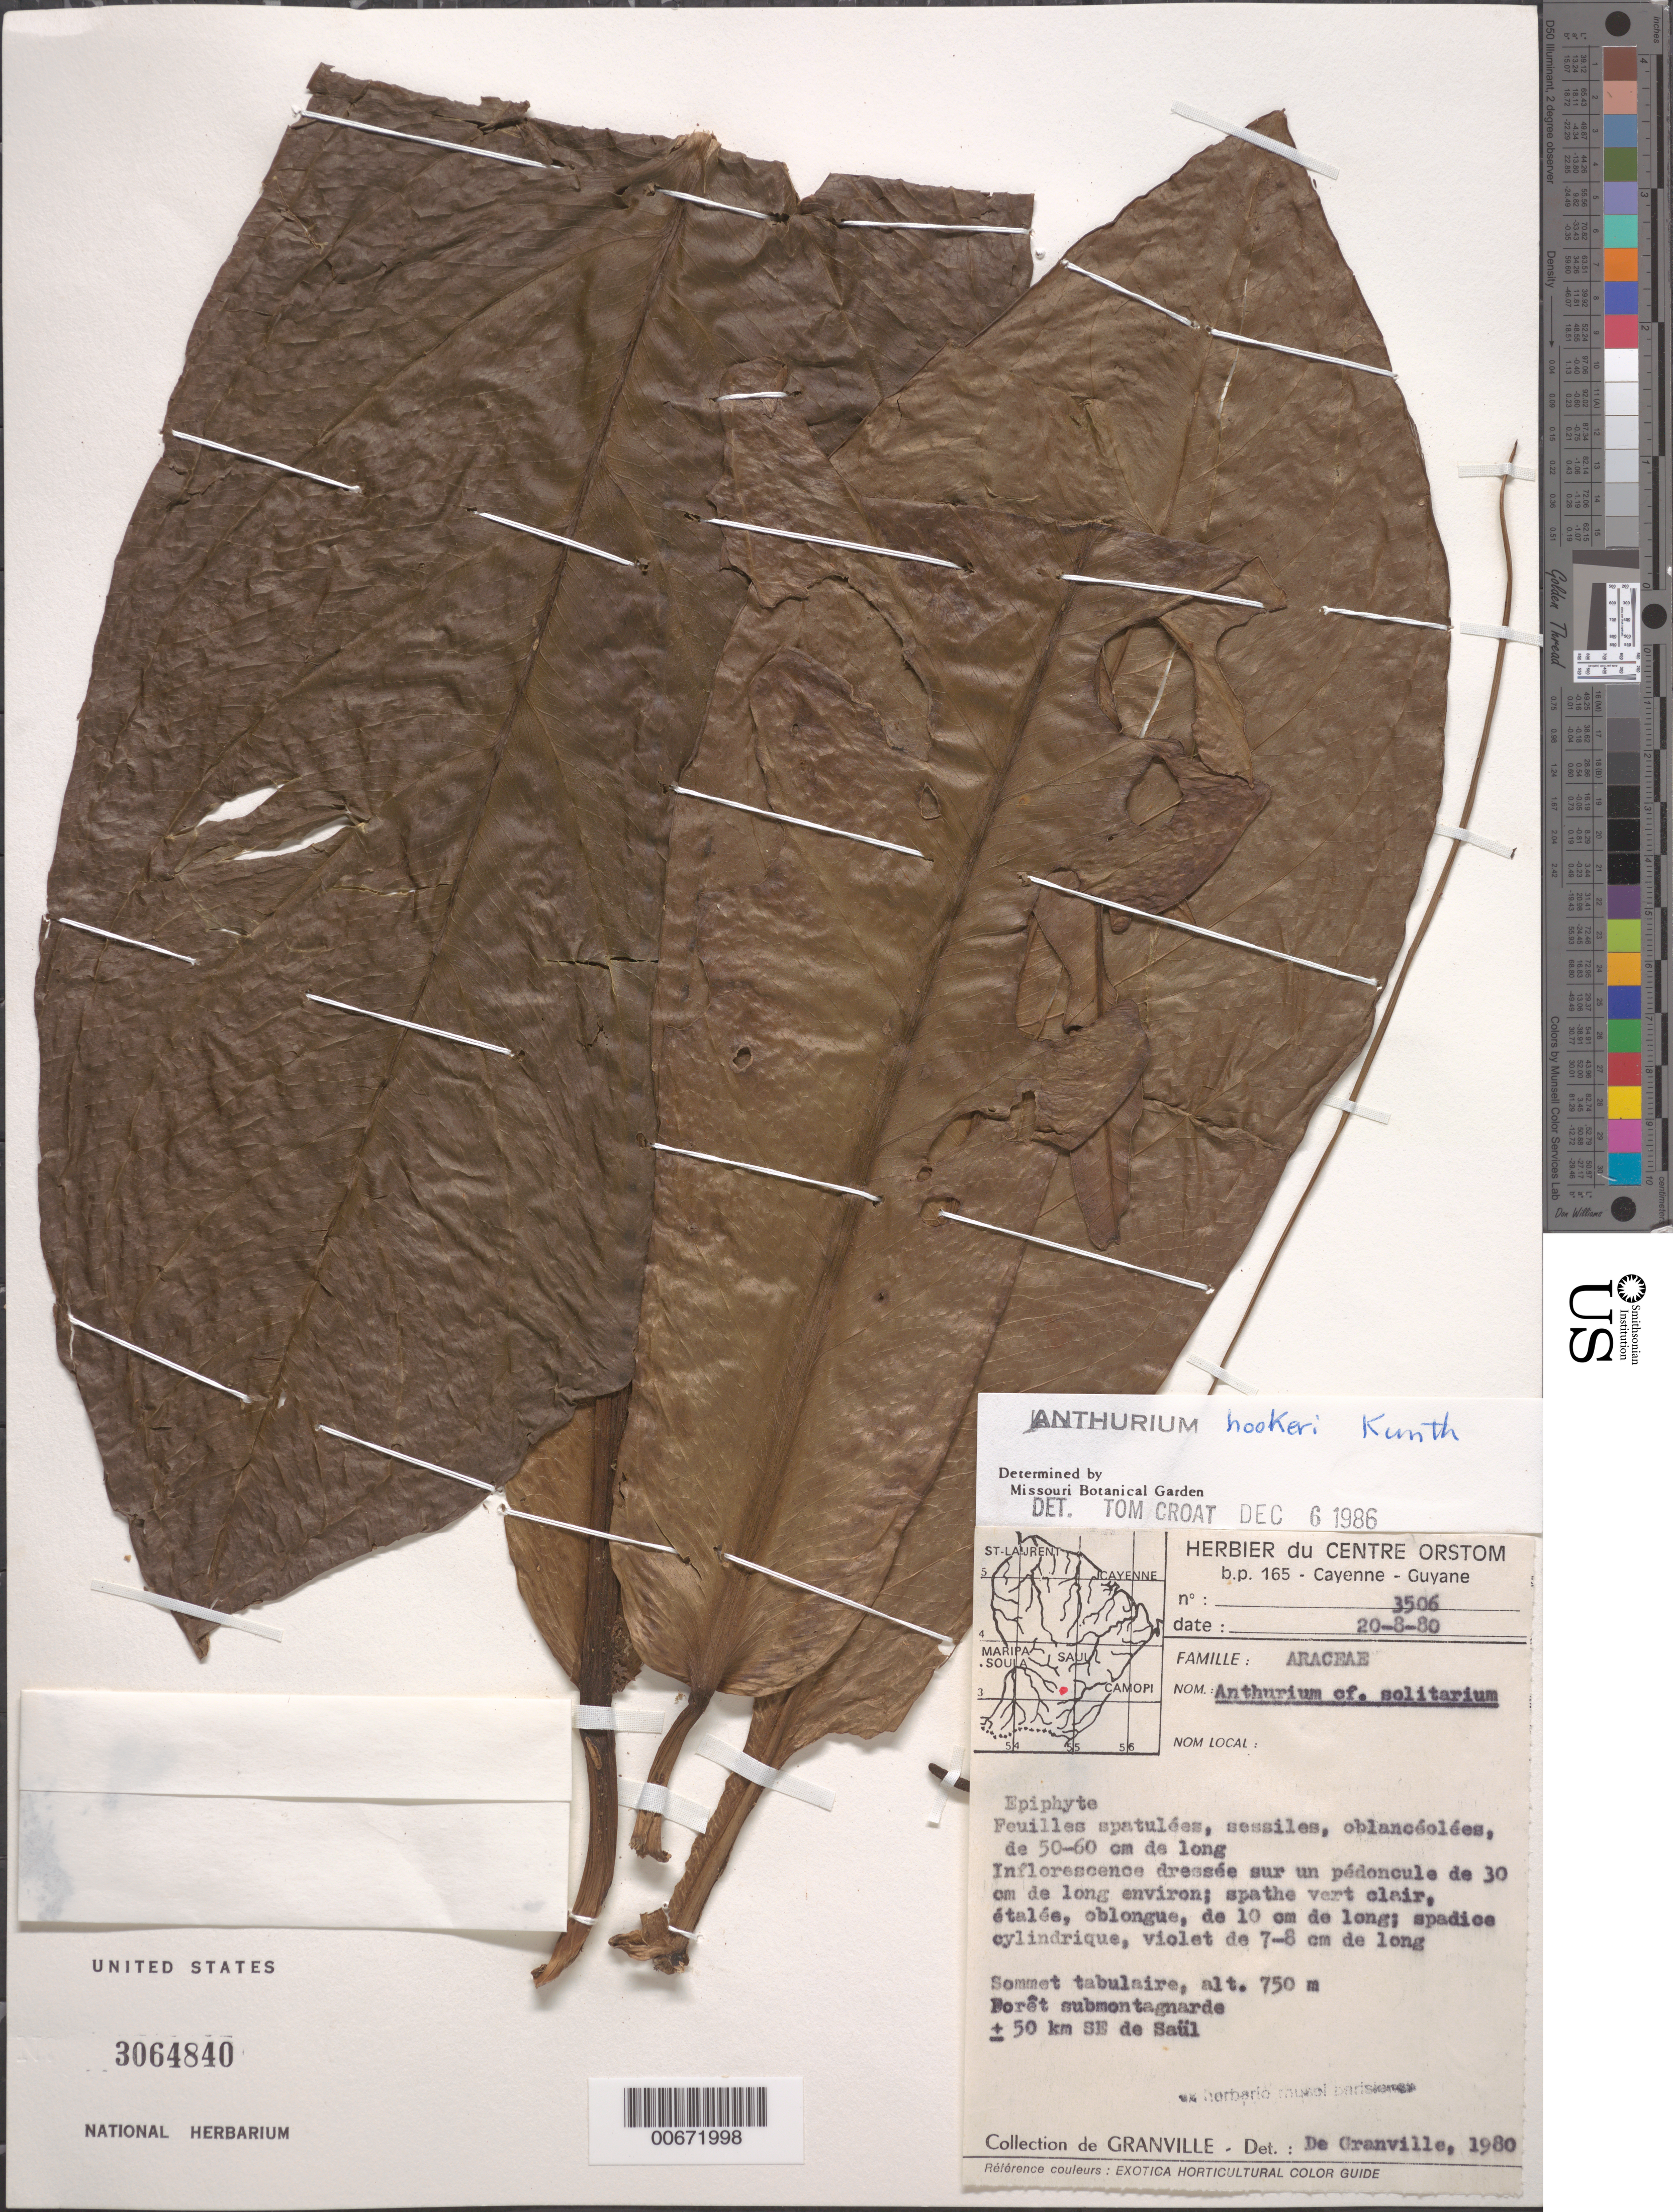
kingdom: Plantae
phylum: Tracheophyta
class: Liliopsida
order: Alismatales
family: Araceae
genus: Anthurium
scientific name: Anthurium hookeri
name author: Kunth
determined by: Croat, Thomas B., Missouri Botanical Garden (MO)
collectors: J.-J. de Granville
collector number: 3506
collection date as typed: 20-Aug-80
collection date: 1980-08-20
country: French Guiana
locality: Sommet Tabulaire, ±45 km SE de Saül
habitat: Submontane forest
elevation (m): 750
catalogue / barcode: US 3064840